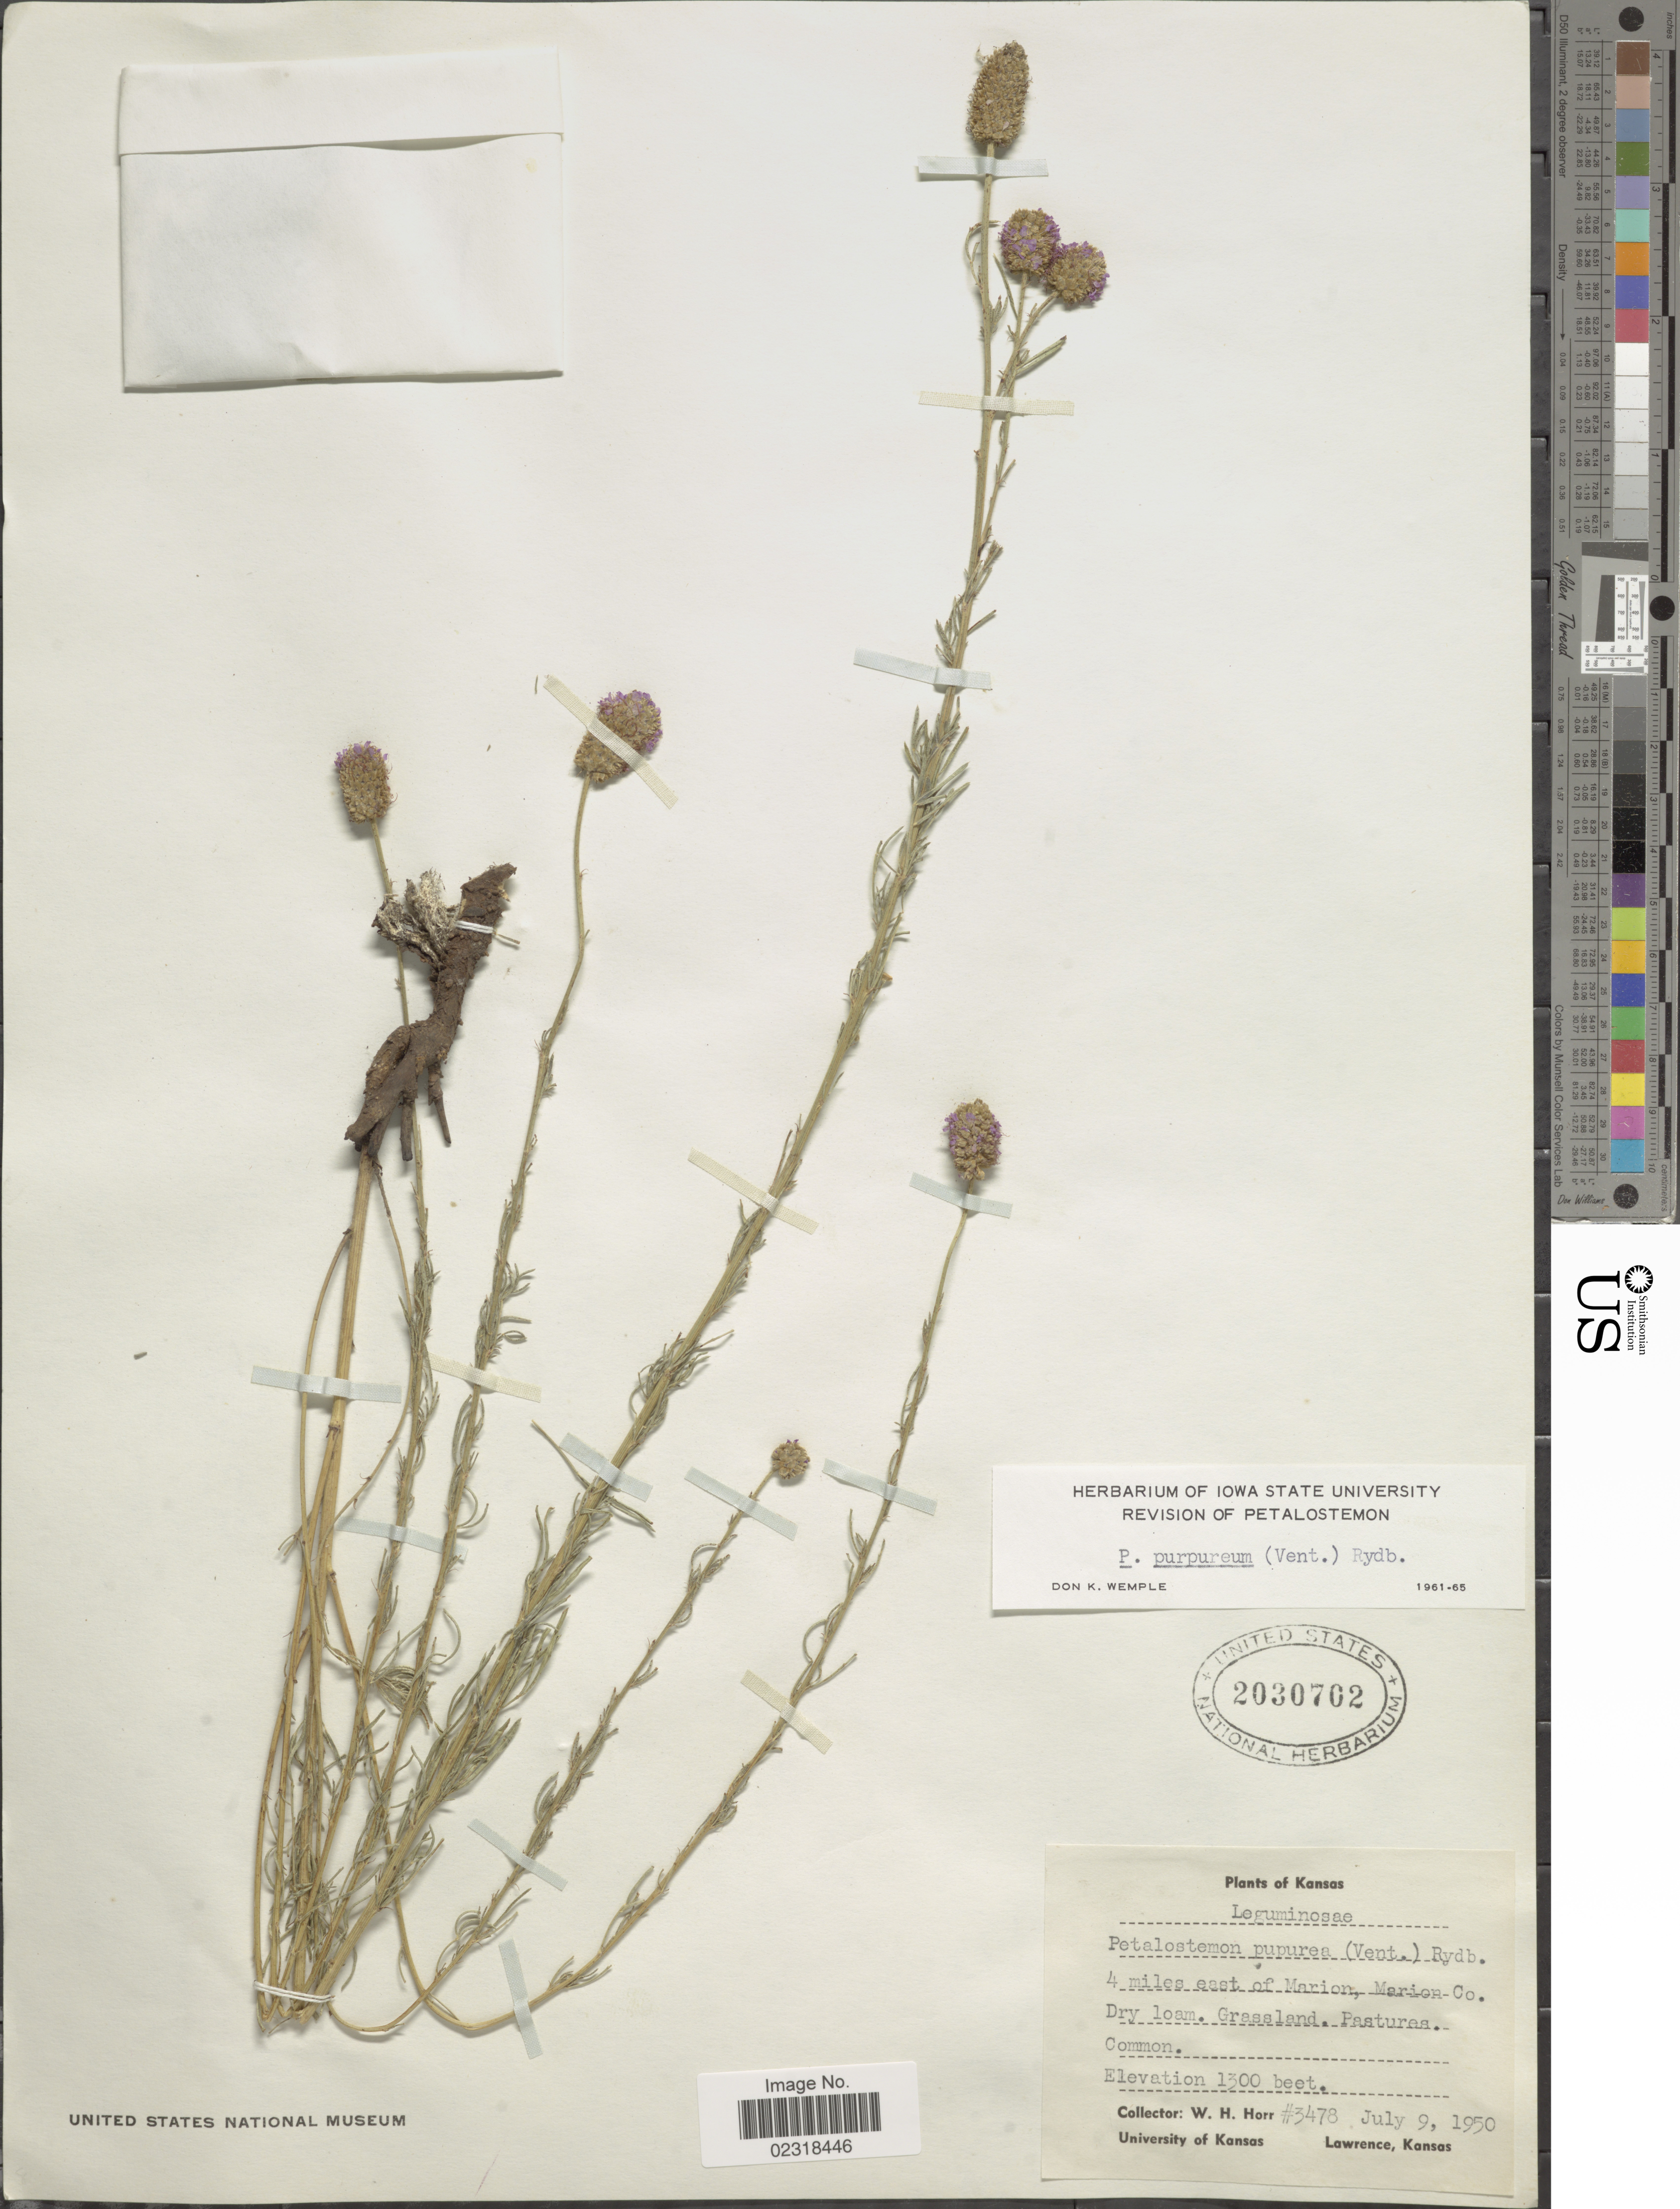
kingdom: Plantae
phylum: Tracheophyta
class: Magnoliopsida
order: Fabales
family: Fabaceae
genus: Dalea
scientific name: Dalea purpurea var. purpurea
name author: Vent.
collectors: W. H. Horr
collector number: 3478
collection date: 1950-07-09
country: United States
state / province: Kansas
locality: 4 miles east of Marion, Marion Co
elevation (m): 396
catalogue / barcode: US 2030702